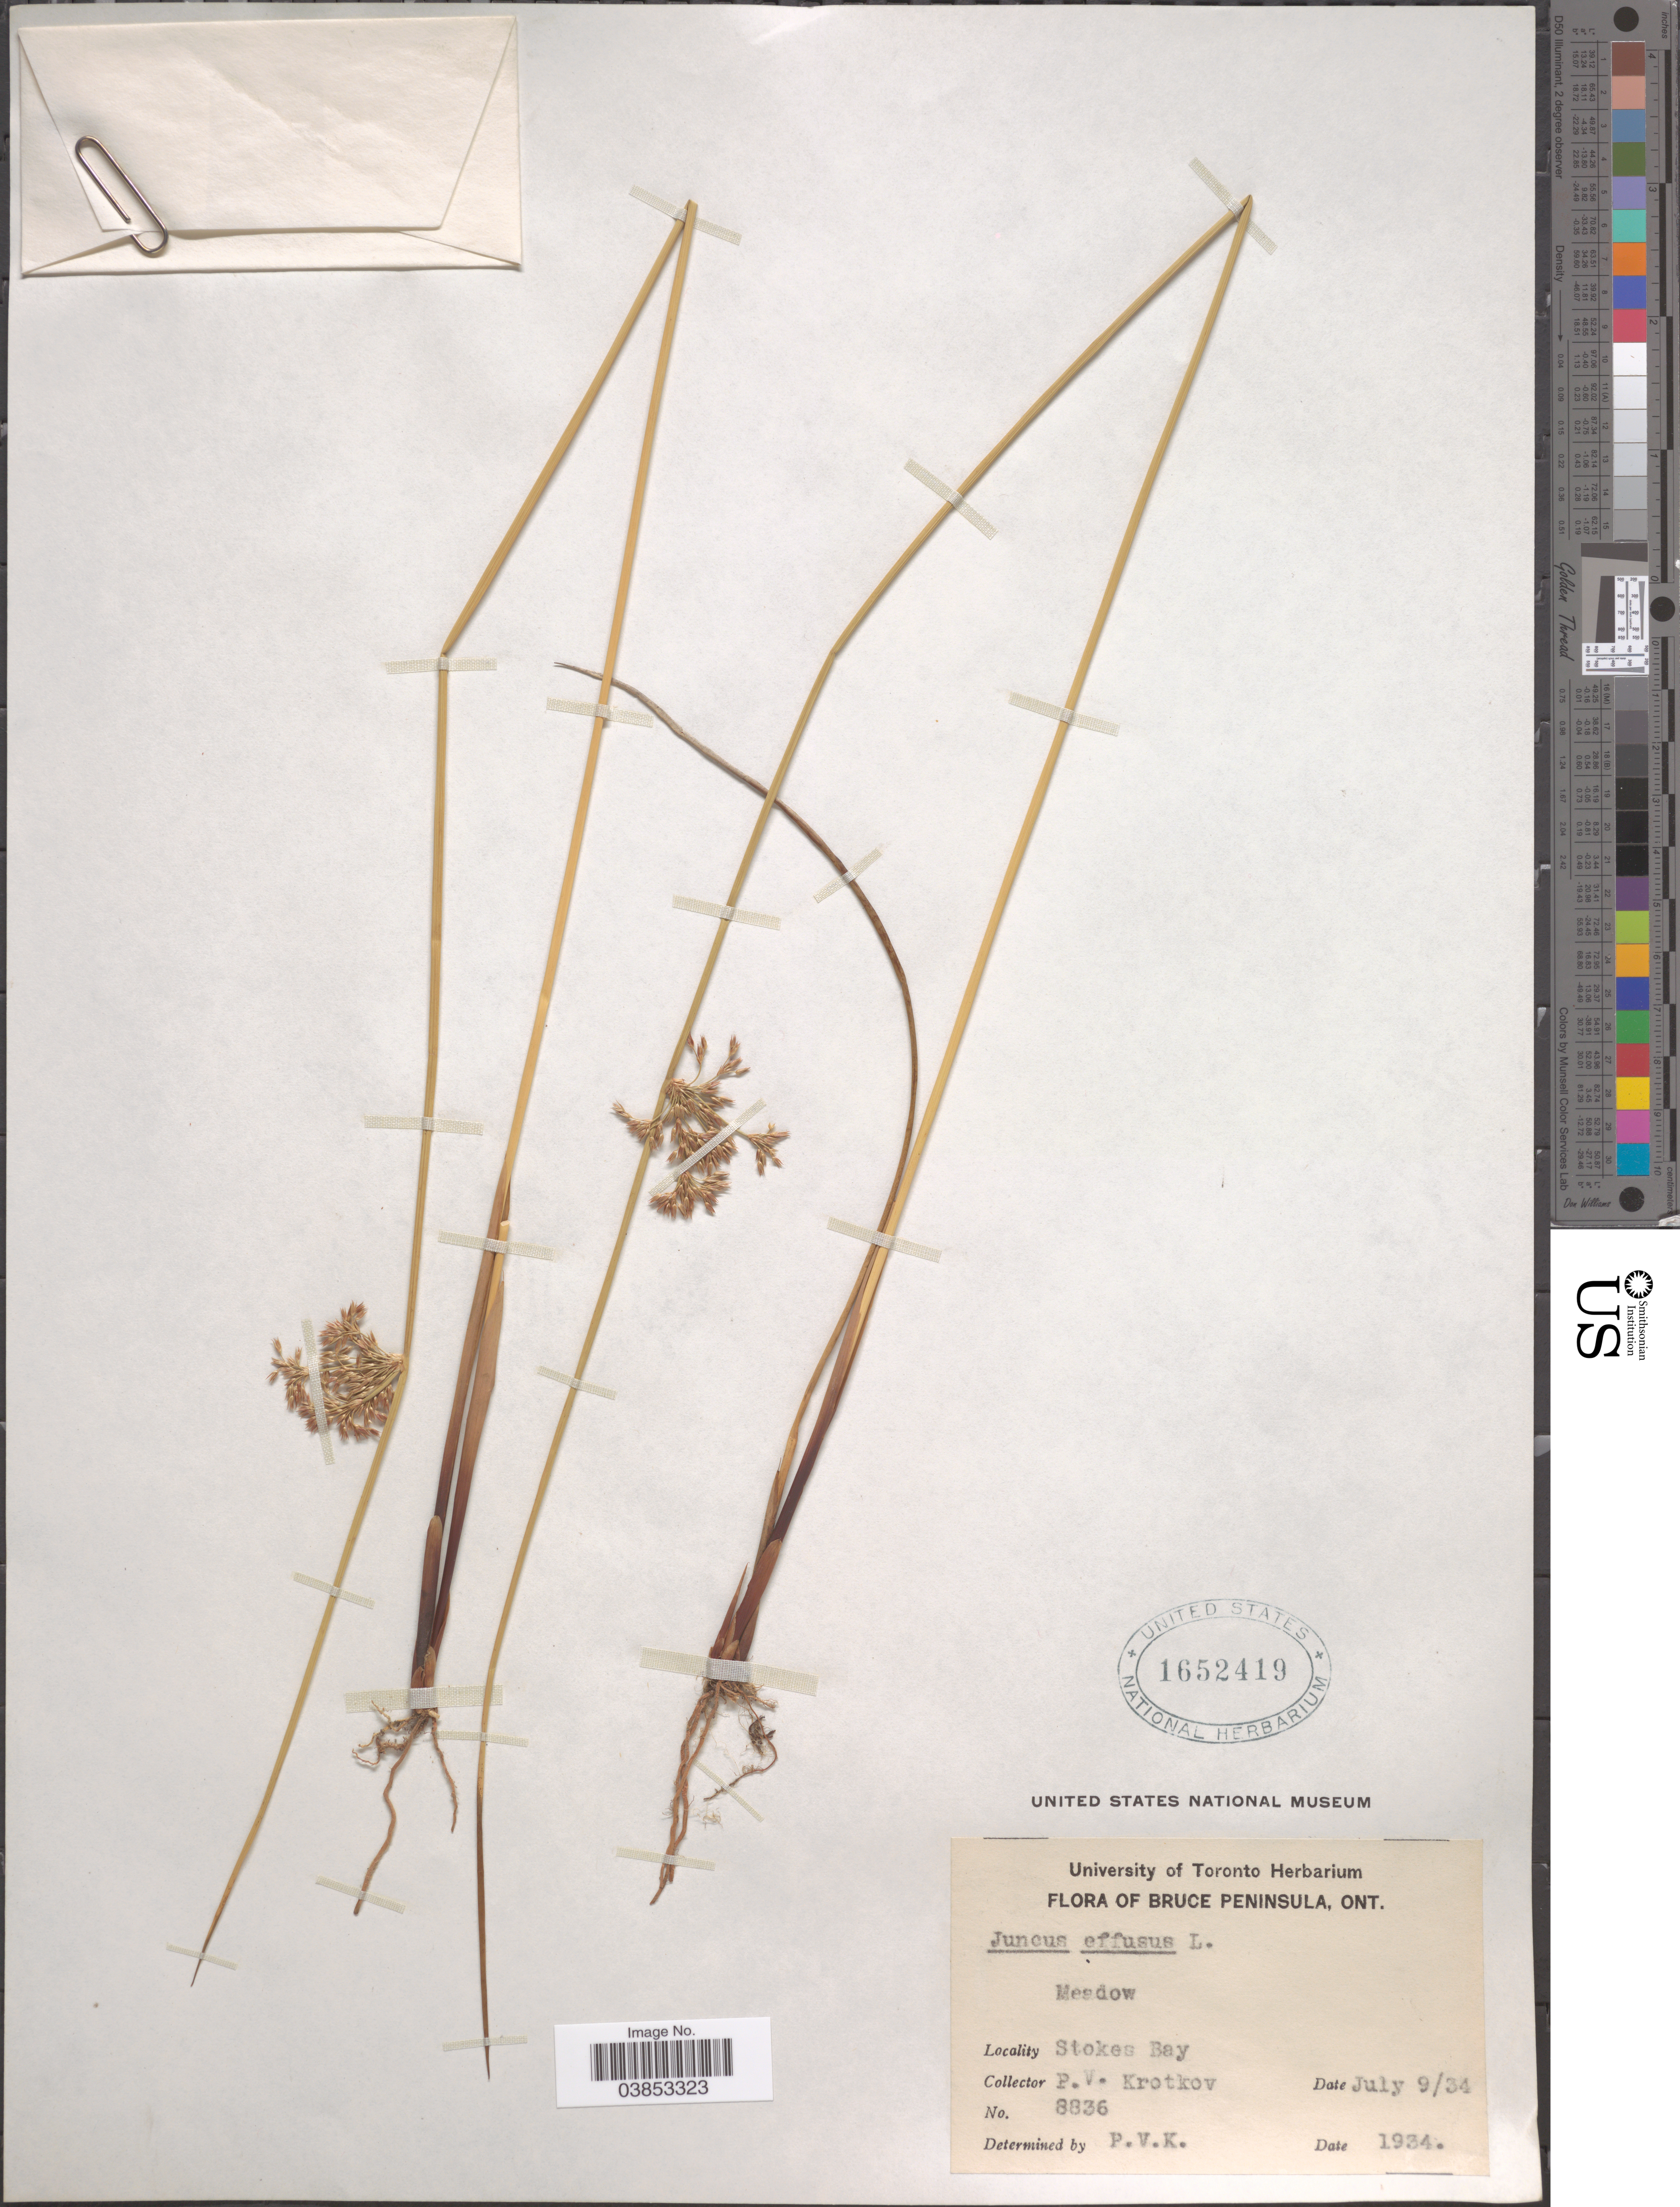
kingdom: Plantae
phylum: Tracheophyta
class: Liliopsida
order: Poales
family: Juncaceae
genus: Juncus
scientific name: Juncus effusus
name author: L.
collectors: P. V. Krotkov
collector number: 8836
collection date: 1934-07-09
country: Canada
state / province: Ontario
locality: Bruce Peninsula. Stokes Bay.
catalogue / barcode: US 1652419